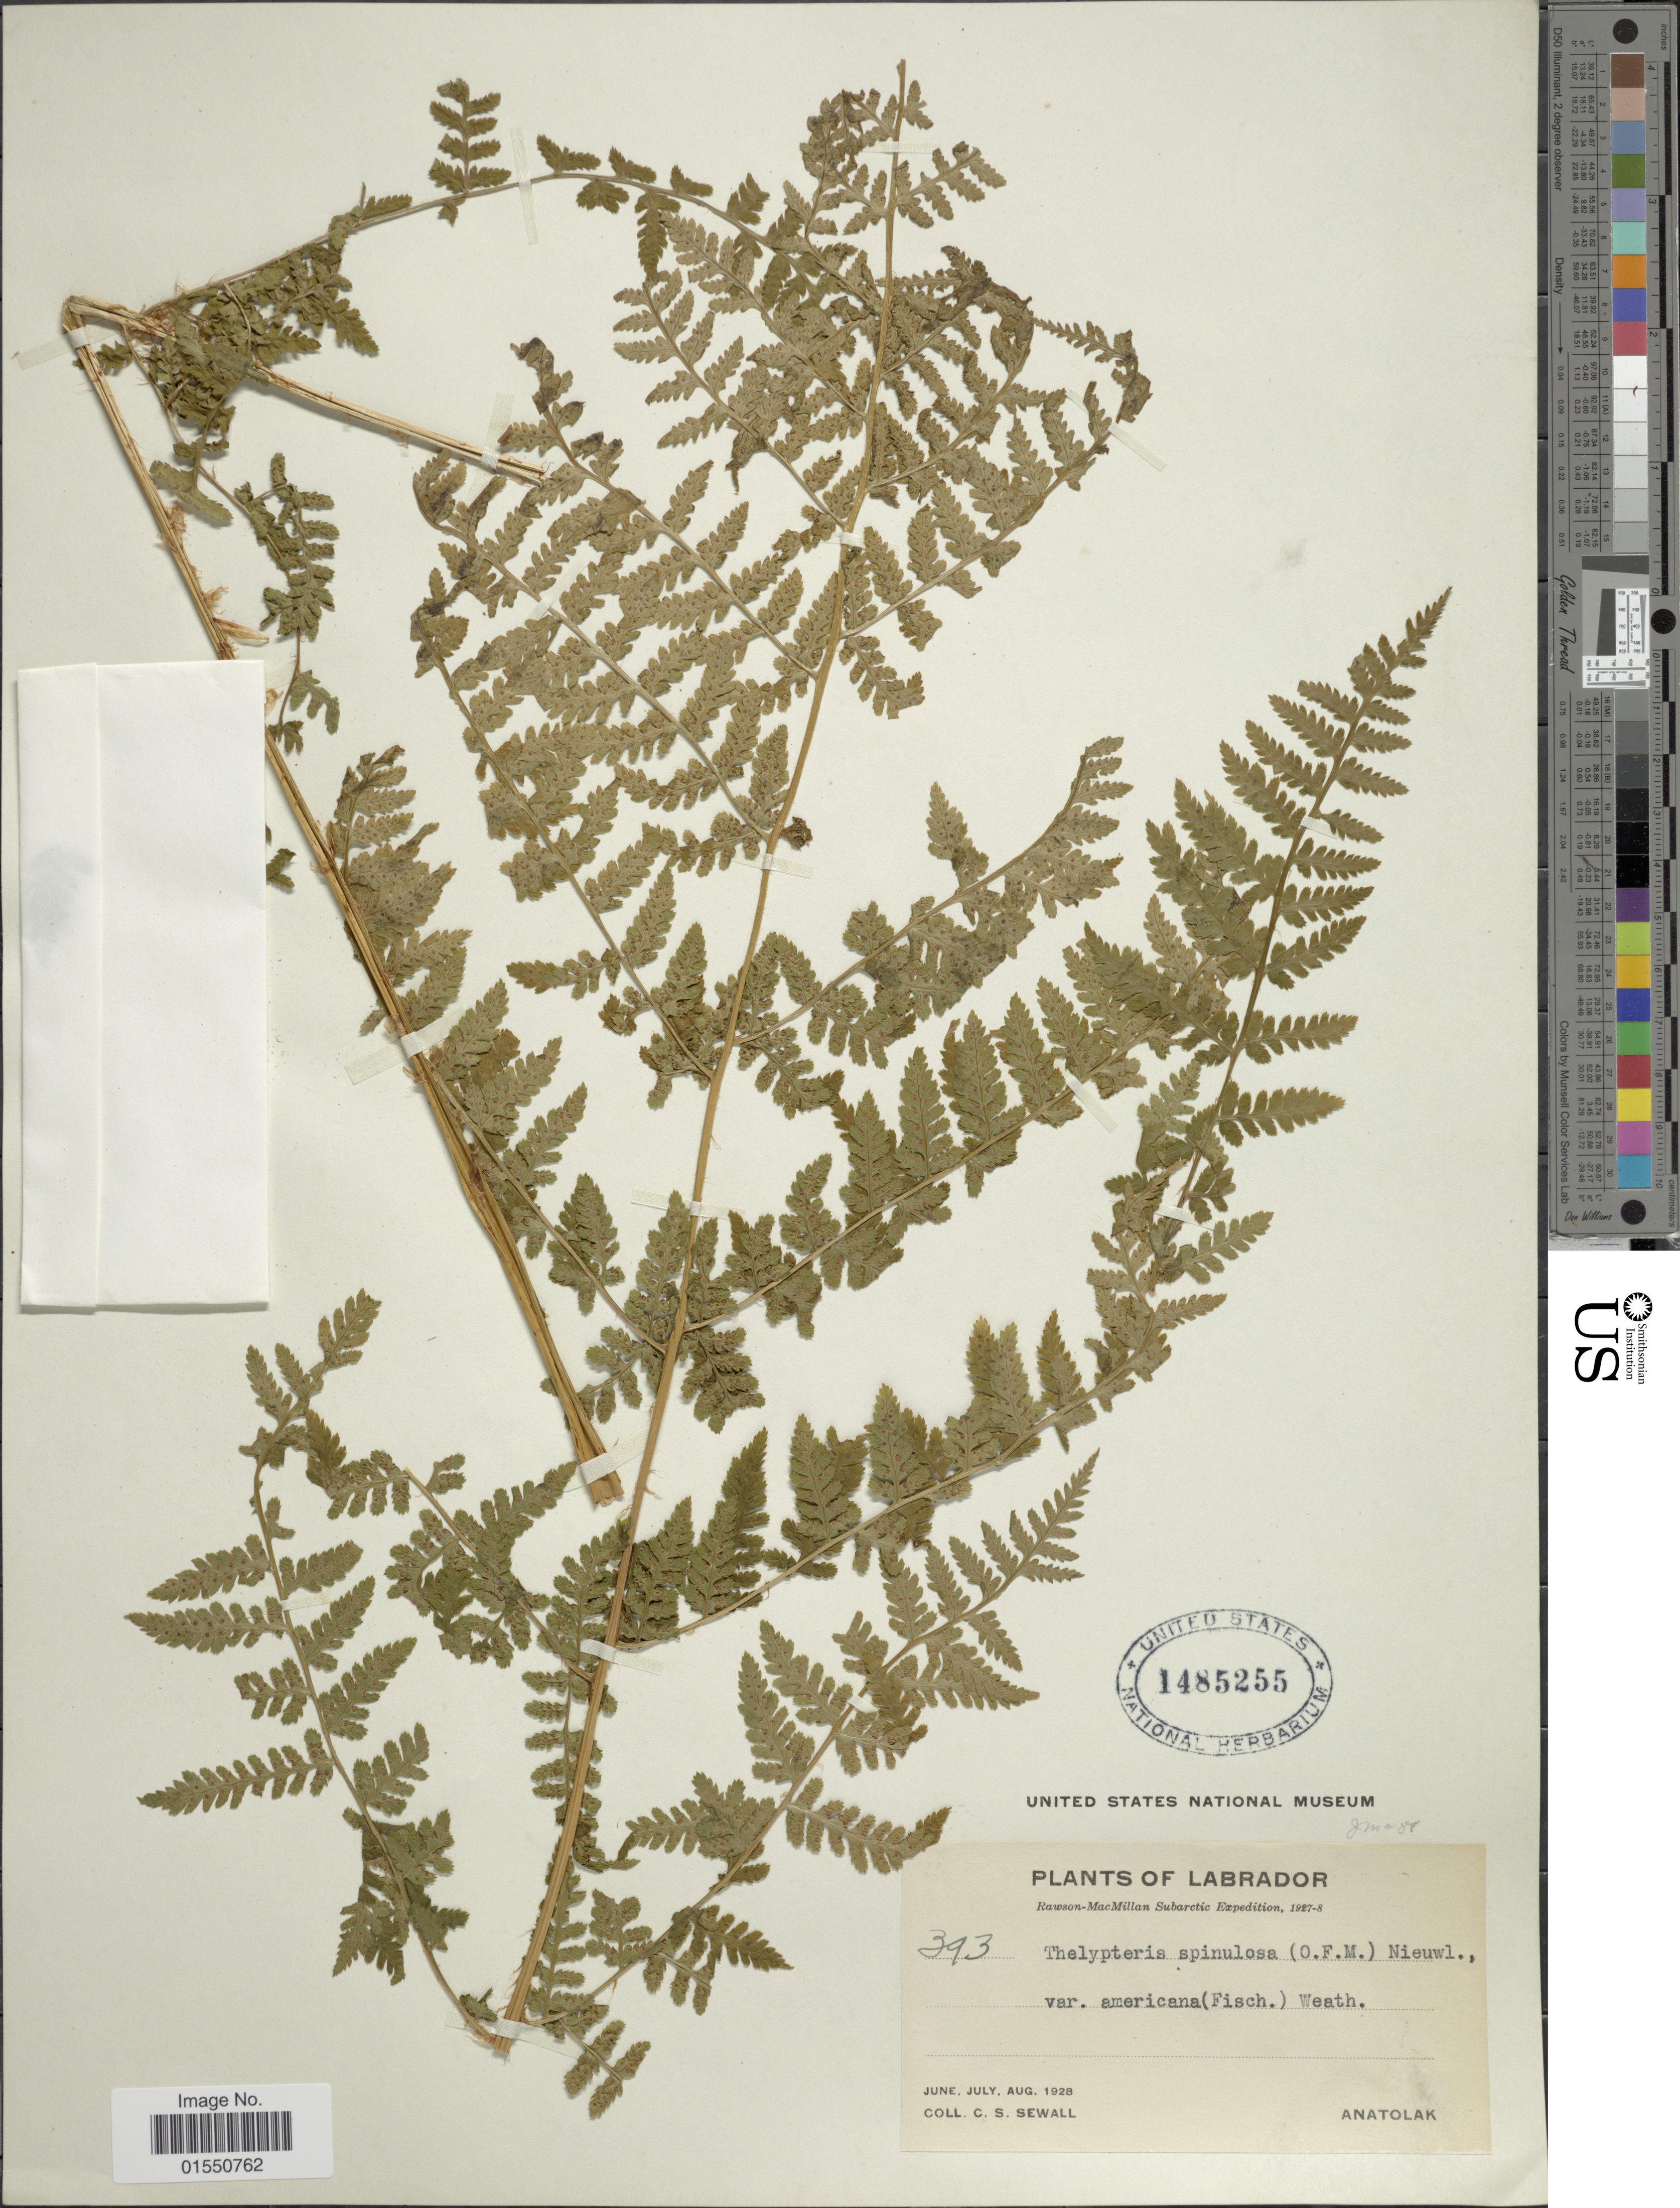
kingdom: Plantae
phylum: Tracheophyta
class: Polypodiopsida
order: Polypodiales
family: Dryopteridaceae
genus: Dryopteris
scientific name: Dryopteris expansa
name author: (C. Presl) Fraser-Jenk. & Jermy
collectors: C. Sewall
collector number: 393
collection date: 1928-06/1928-08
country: Canada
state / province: Newfoundland and Labrador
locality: Anatolak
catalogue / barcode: US 1485255